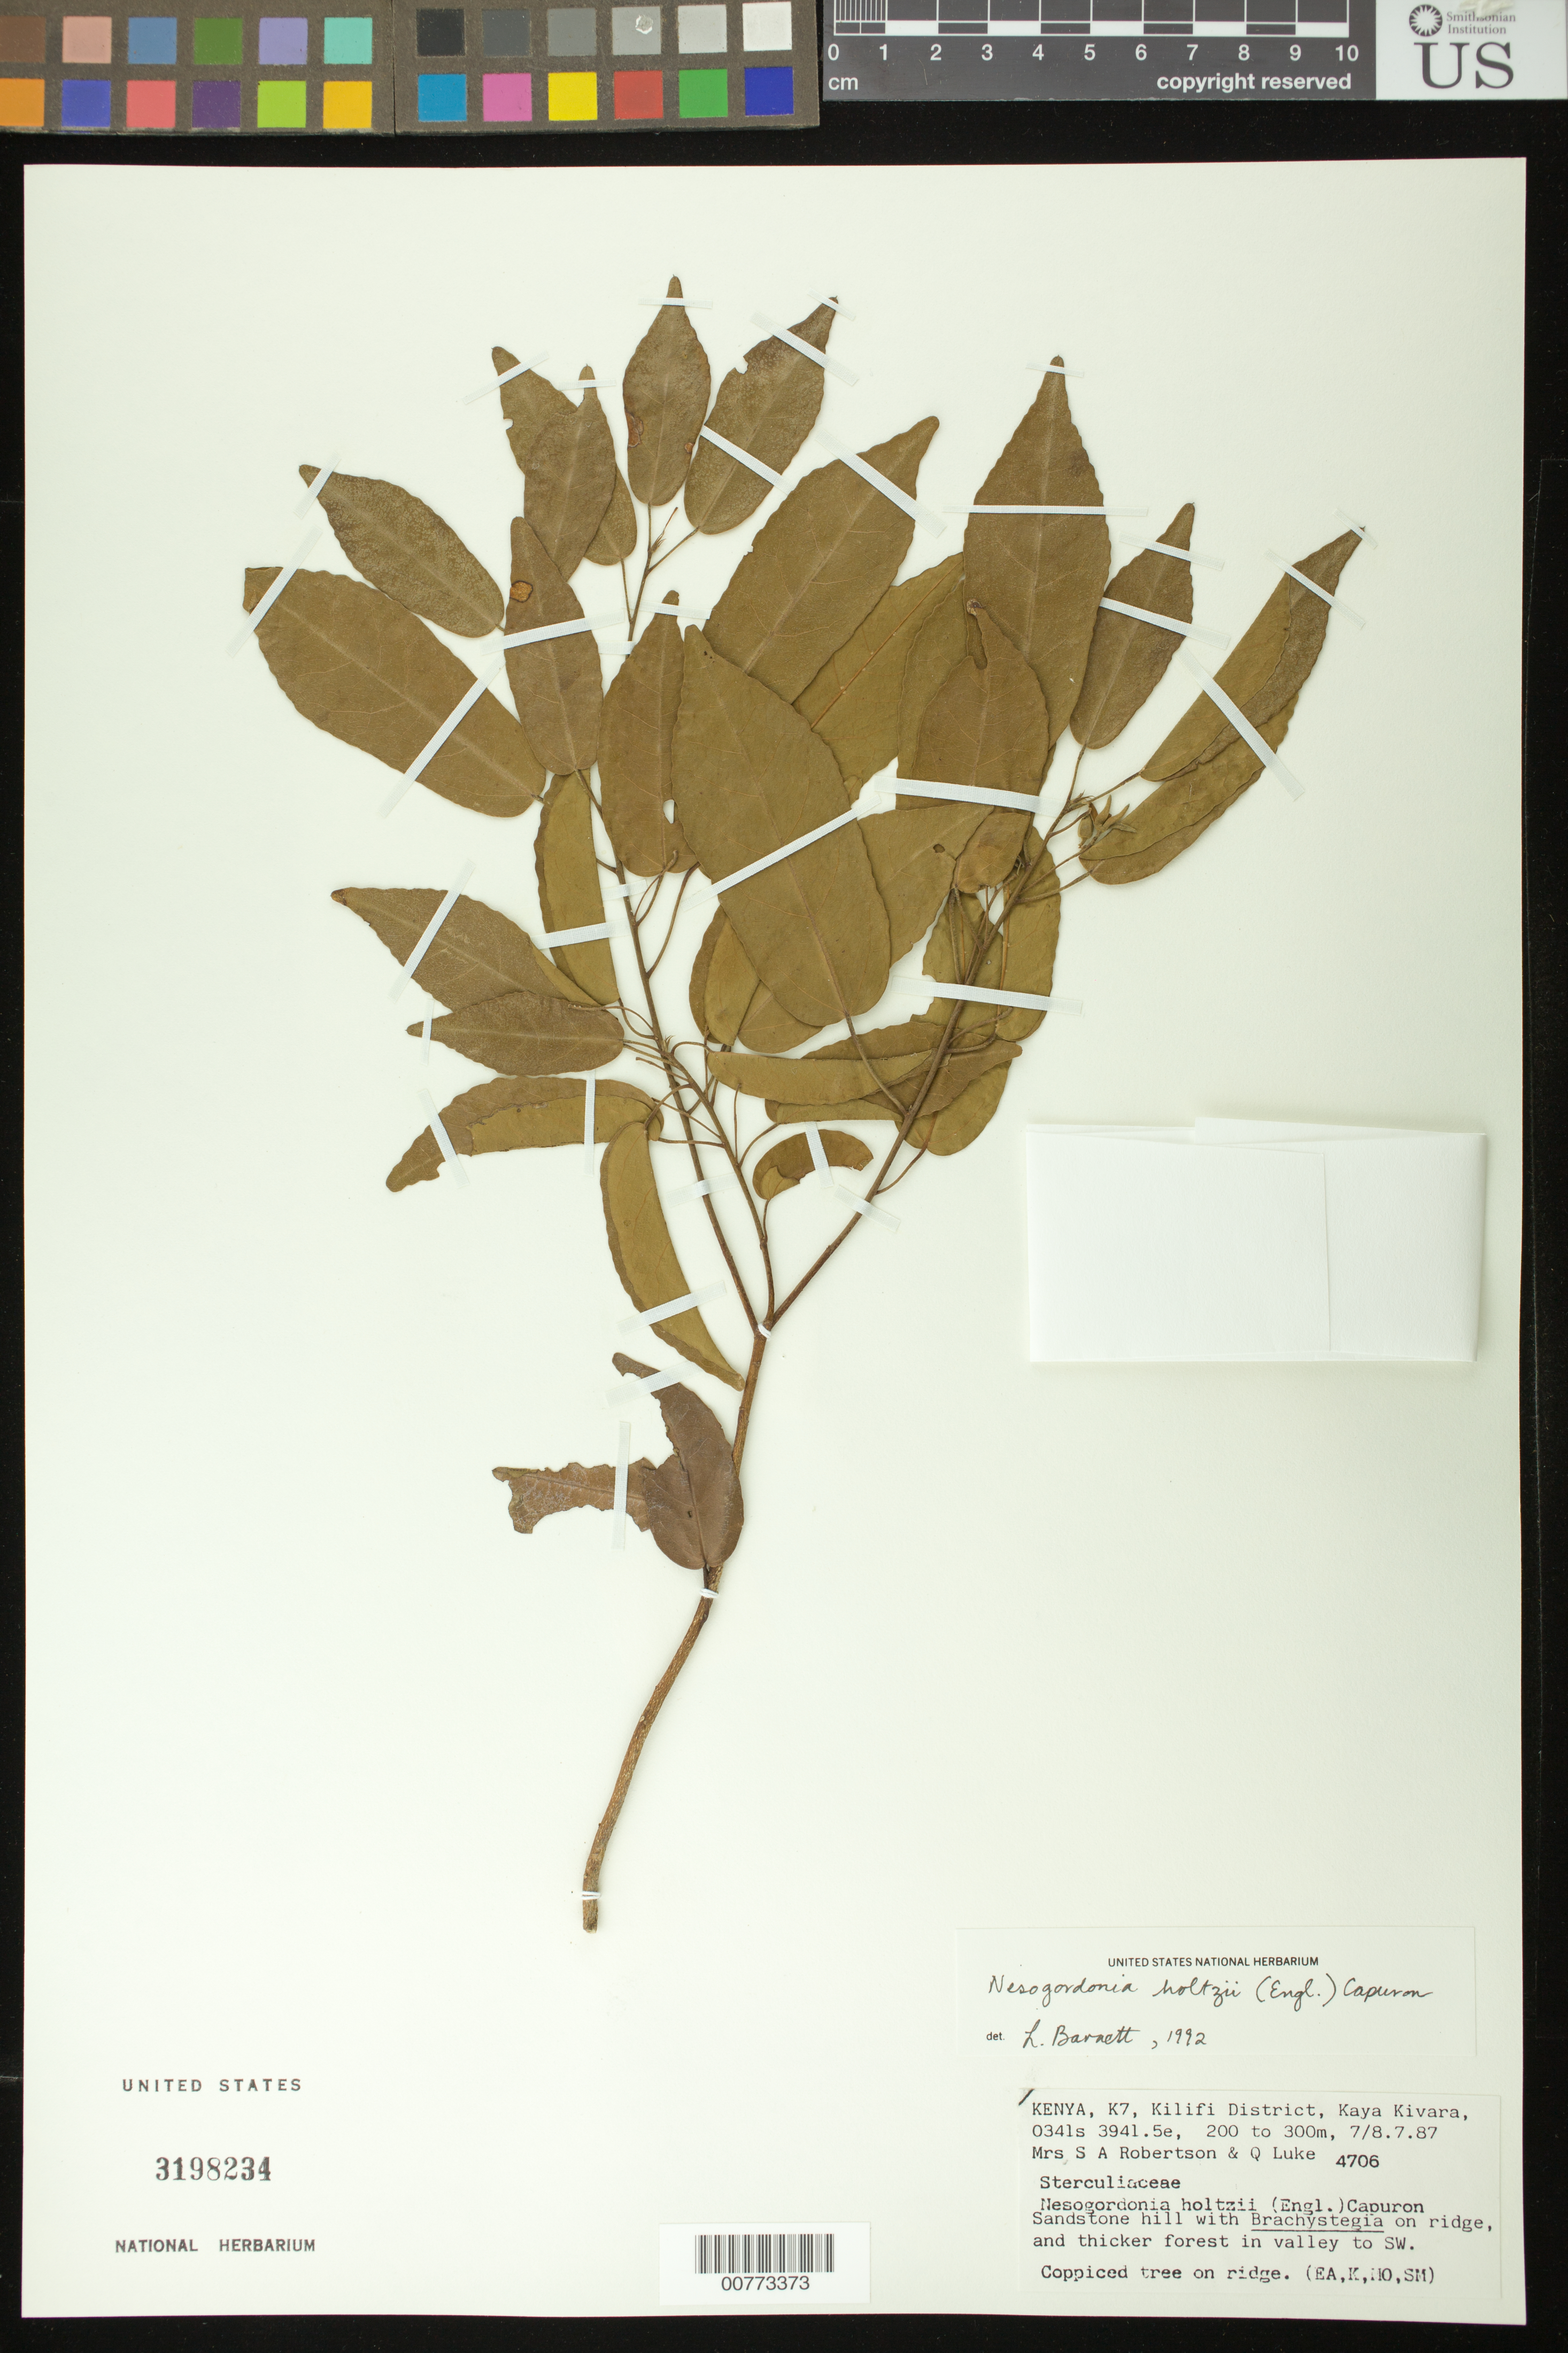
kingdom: Plantae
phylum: Tracheophyta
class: Magnoliopsida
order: Malvales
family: Malvaceae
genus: Nesogordonia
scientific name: Nesogordonia holtzii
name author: (Engl.) Capuron ex L.C. Barnett & Dorr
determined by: Barnett, L. C.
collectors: Mrs. S. A. Robertson & Q. Luke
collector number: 4706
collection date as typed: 07 Jul 1987 to 08 Jul 1987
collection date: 1987-07-07/1987-07-08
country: Kenya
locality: K7, Kilifi District, Kaya Kivara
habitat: Sandstone hill with Brachystegia on ridge, and thicker forest in valley to SW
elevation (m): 200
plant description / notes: EA, K. MO, SM, US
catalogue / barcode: US 3198234